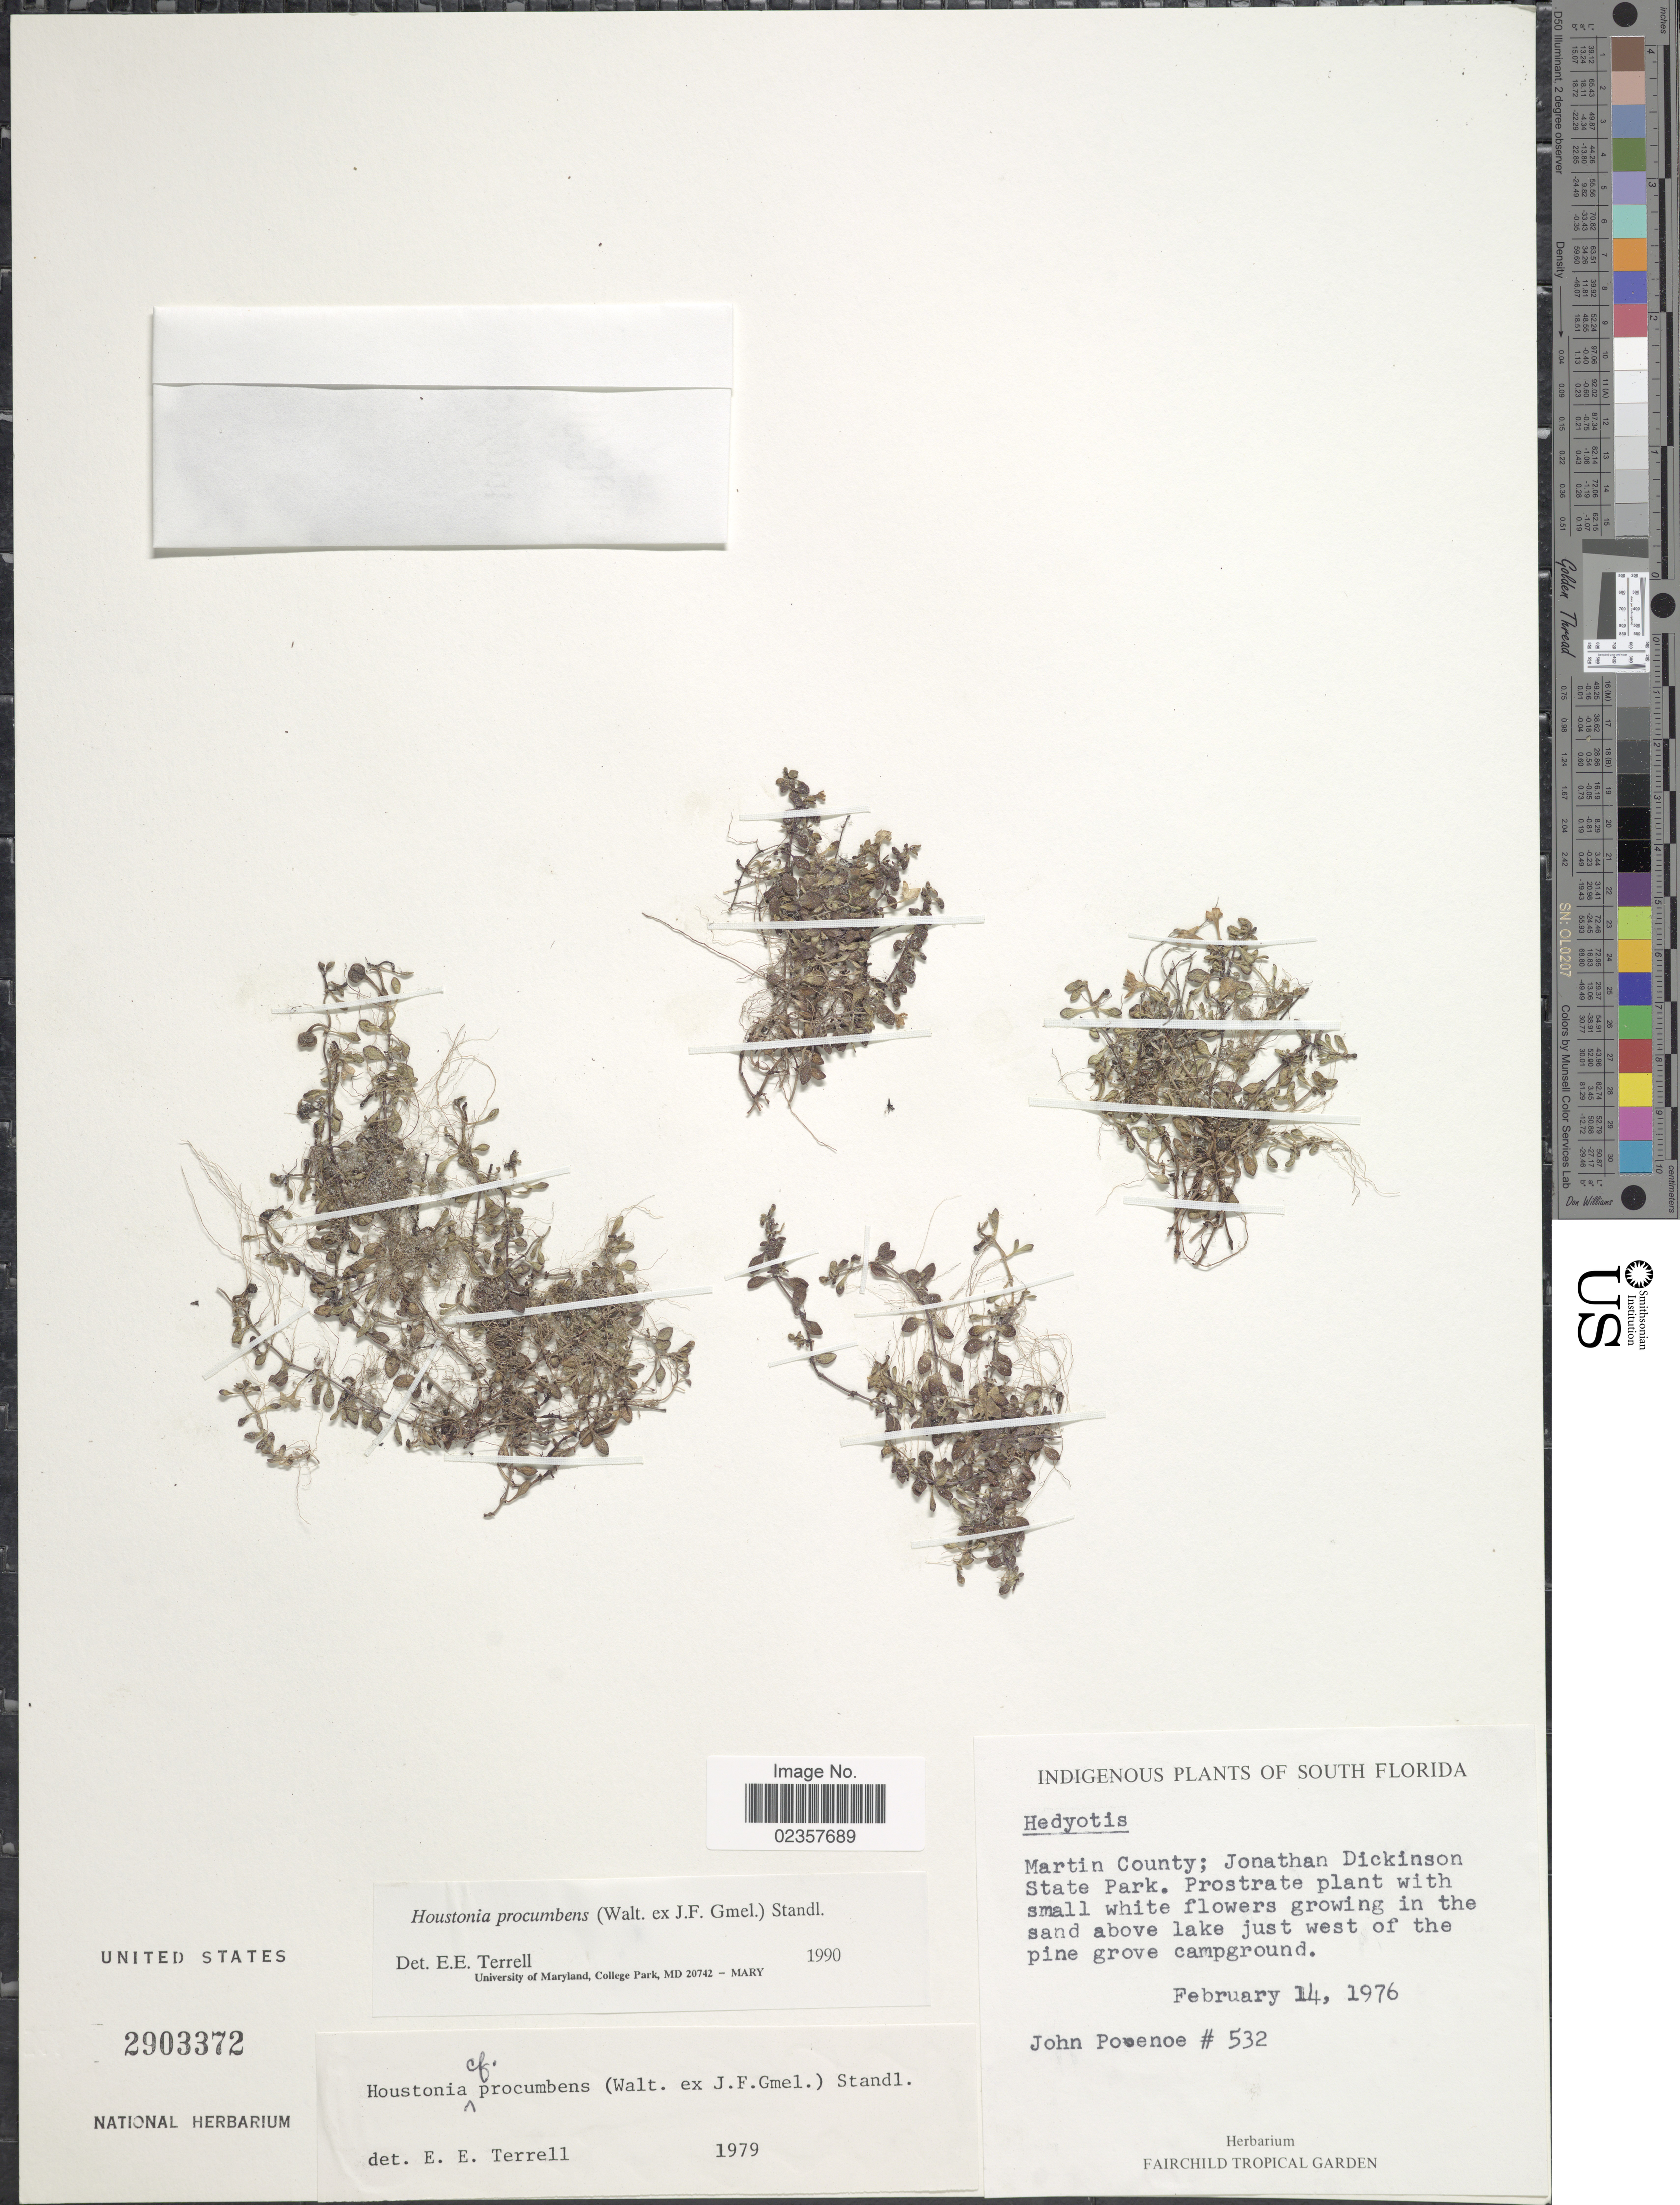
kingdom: Plantae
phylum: Tracheophyta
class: Magnoliopsida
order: Gentianales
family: Rubiaceae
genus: Houstonia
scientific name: Houstonia procumbens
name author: (Walter ex J.F. Gmel.) Standl.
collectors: J. Popenoe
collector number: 532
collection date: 1976-02-14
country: United States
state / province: Florida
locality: Marttin County; Jonathan Dickinson State Park. In the sand above lake kust west of the pine grove campground.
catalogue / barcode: US 2903372